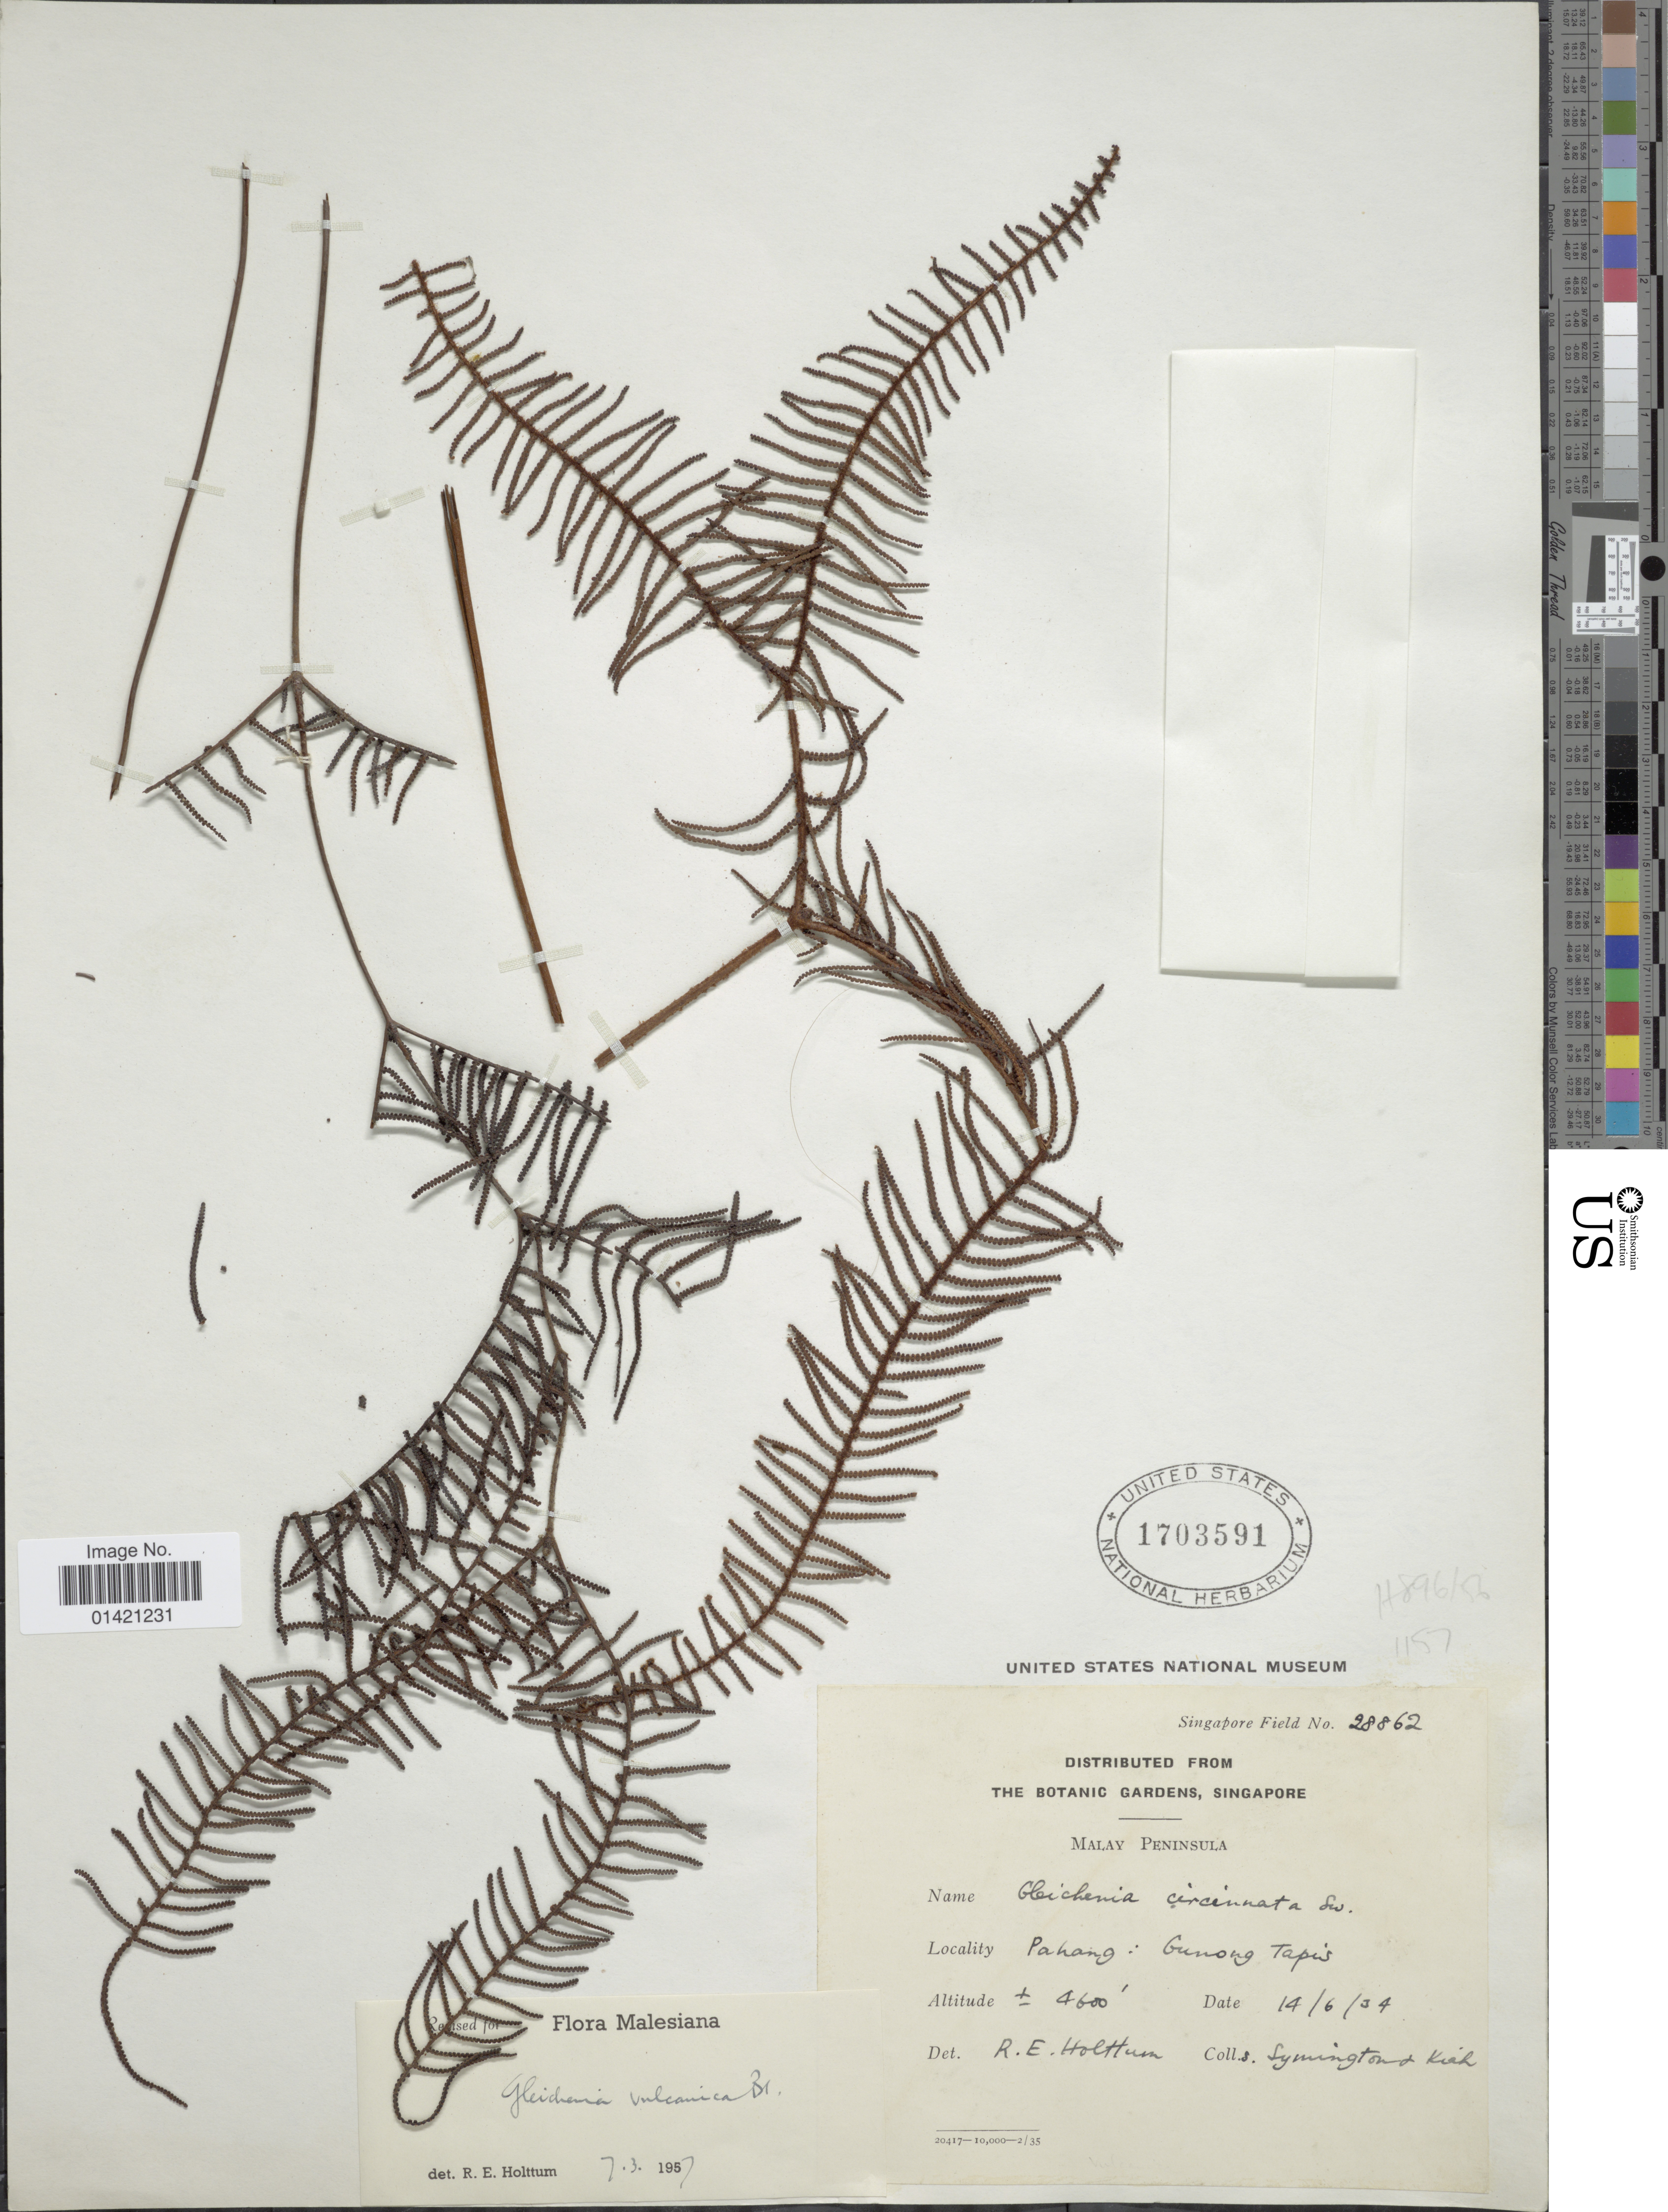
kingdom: Plantae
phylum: Tracheophyta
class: Polypodiopsida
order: Gleicheniales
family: Gleicheniaceae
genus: Gleichenia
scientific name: Gleichenia vulcanica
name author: Blume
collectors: R. E. Holttum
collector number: Singapore Field 28862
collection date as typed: Transcribed d/m/y: 14/6/34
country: Malaysia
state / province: Pahang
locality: Malay Peninsula. Gunong Tapis.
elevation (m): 1402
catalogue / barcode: US 1703591